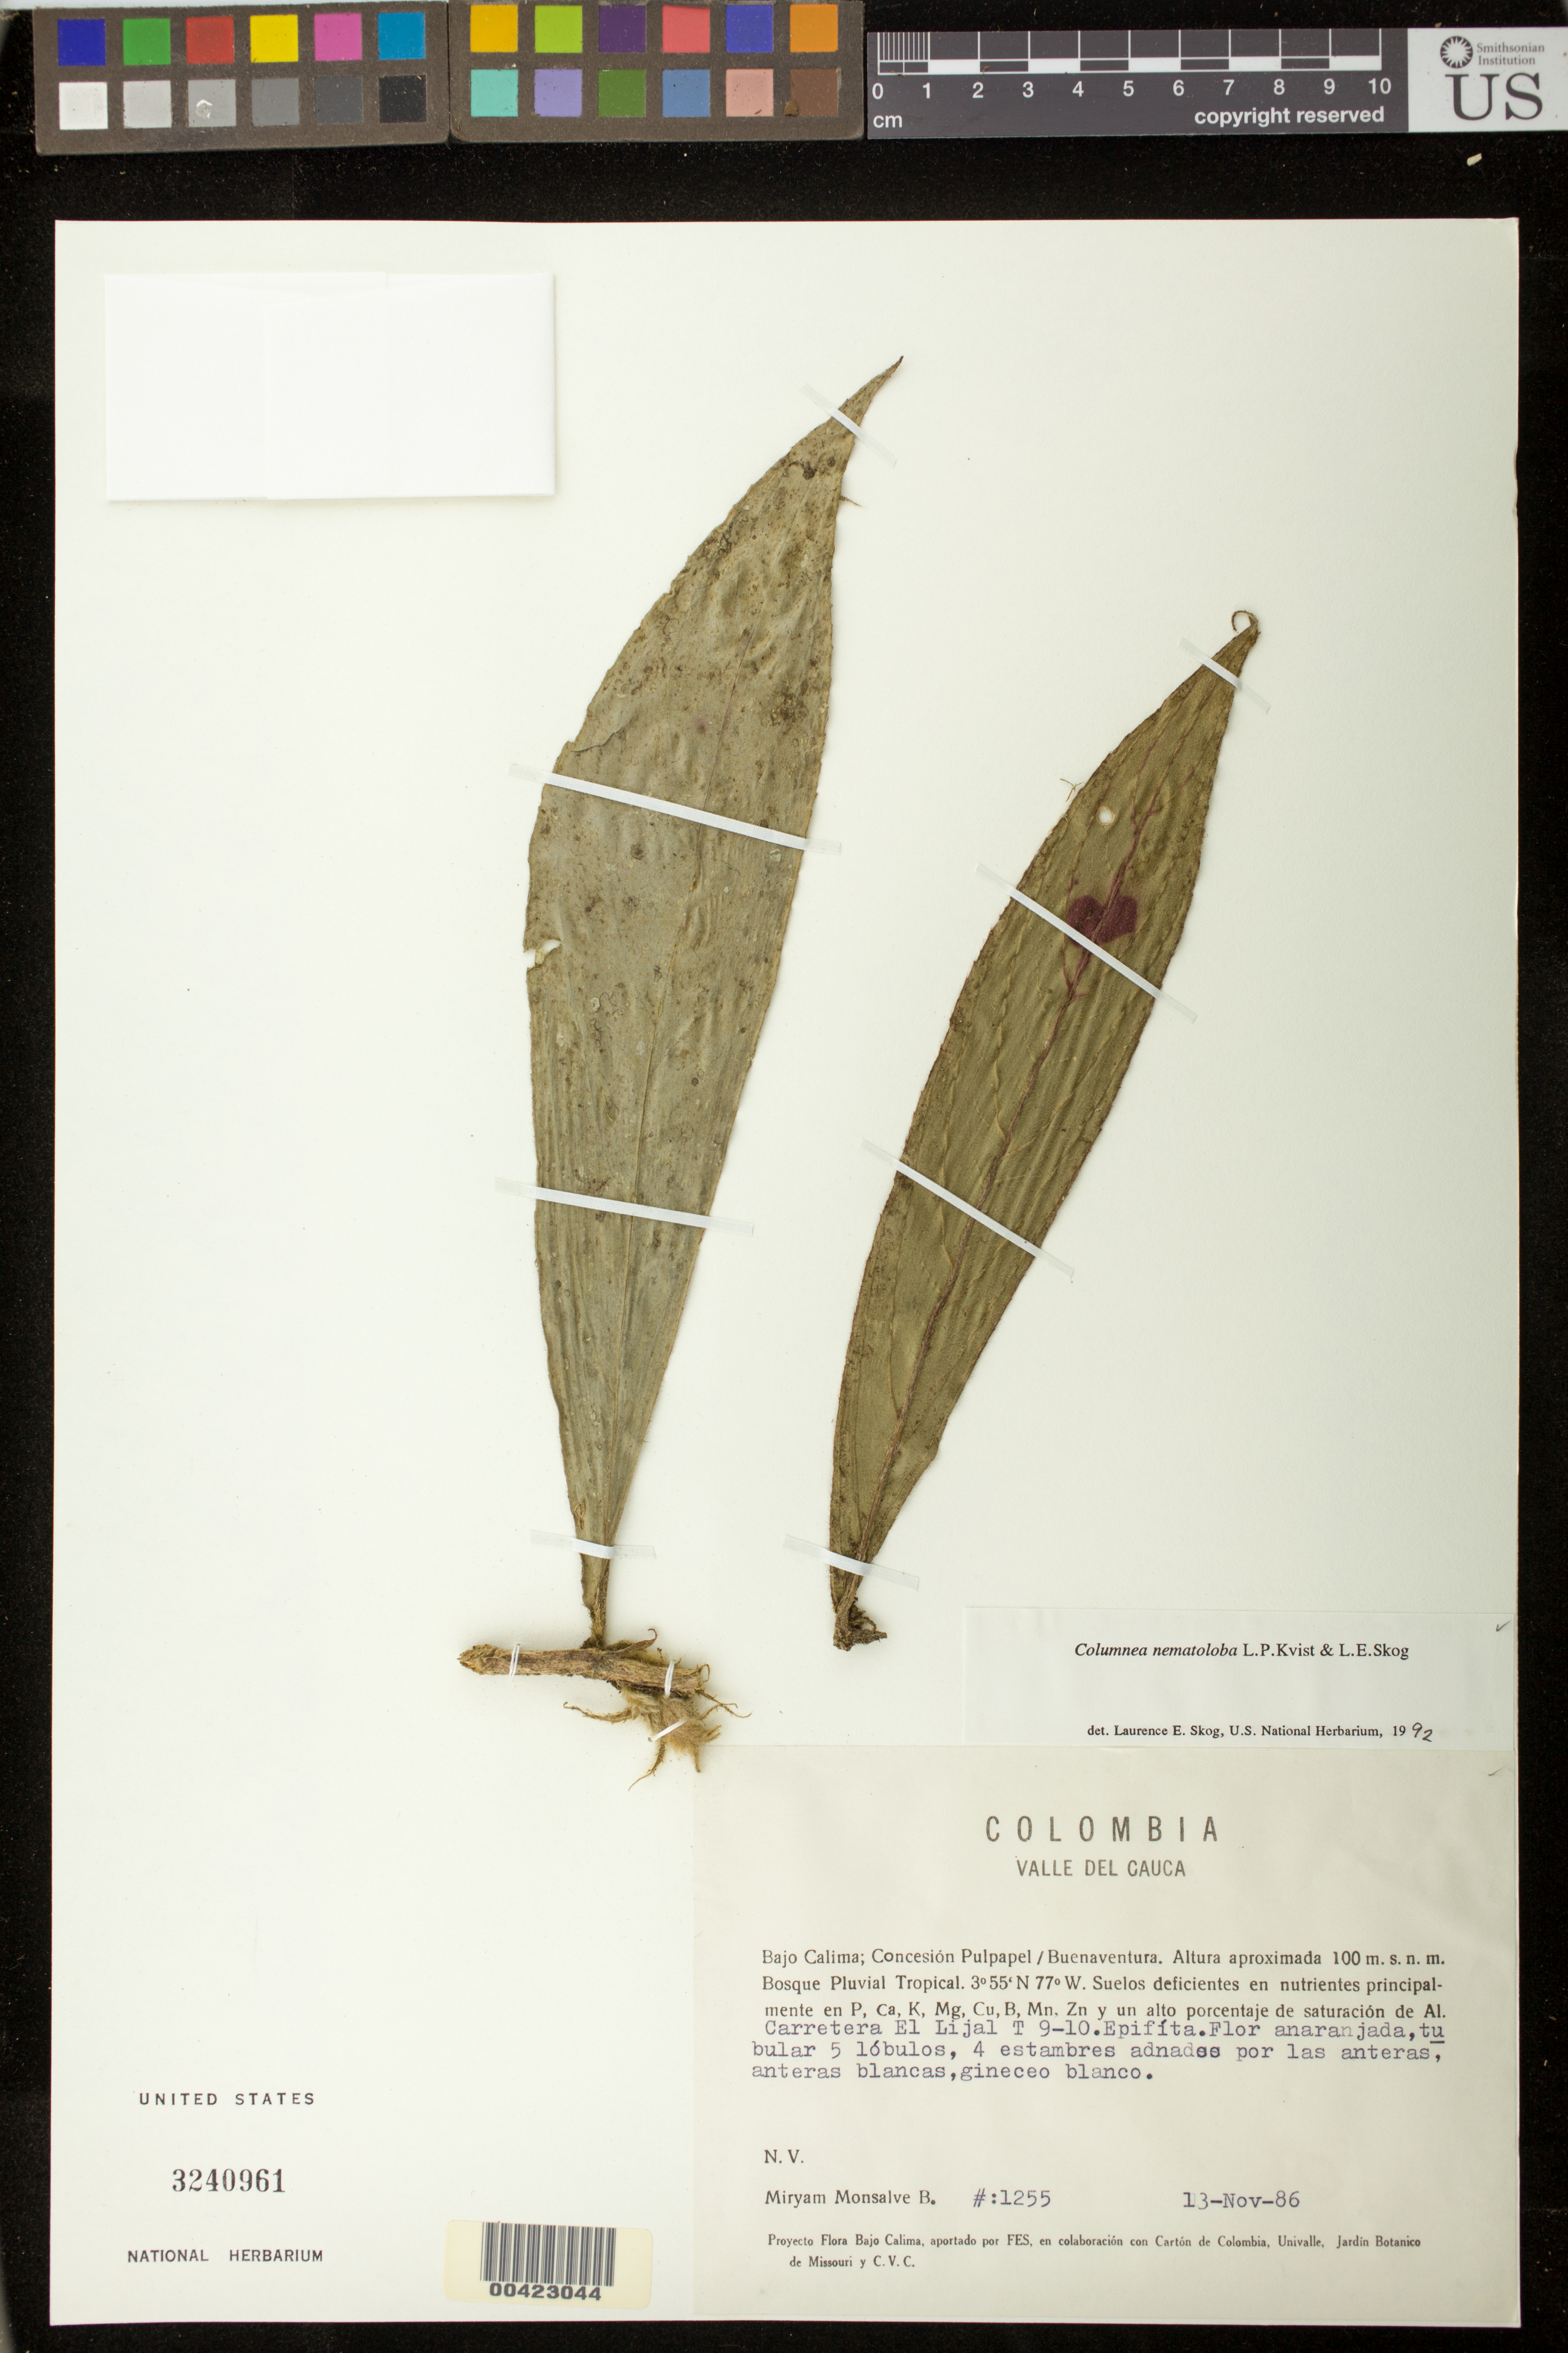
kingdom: Plantae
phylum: Tracheophyta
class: Magnoliopsida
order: Lamiales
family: Gesneriaceae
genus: Columnea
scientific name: Columnea nematoloba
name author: L.P. Kvist & L.E. Skog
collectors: M. Monsalve B.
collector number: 1255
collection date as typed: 13 Nov 1986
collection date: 1986-11-13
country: Colombia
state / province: Valle del Cauca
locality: Bajo Calima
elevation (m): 100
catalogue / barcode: US 3240961